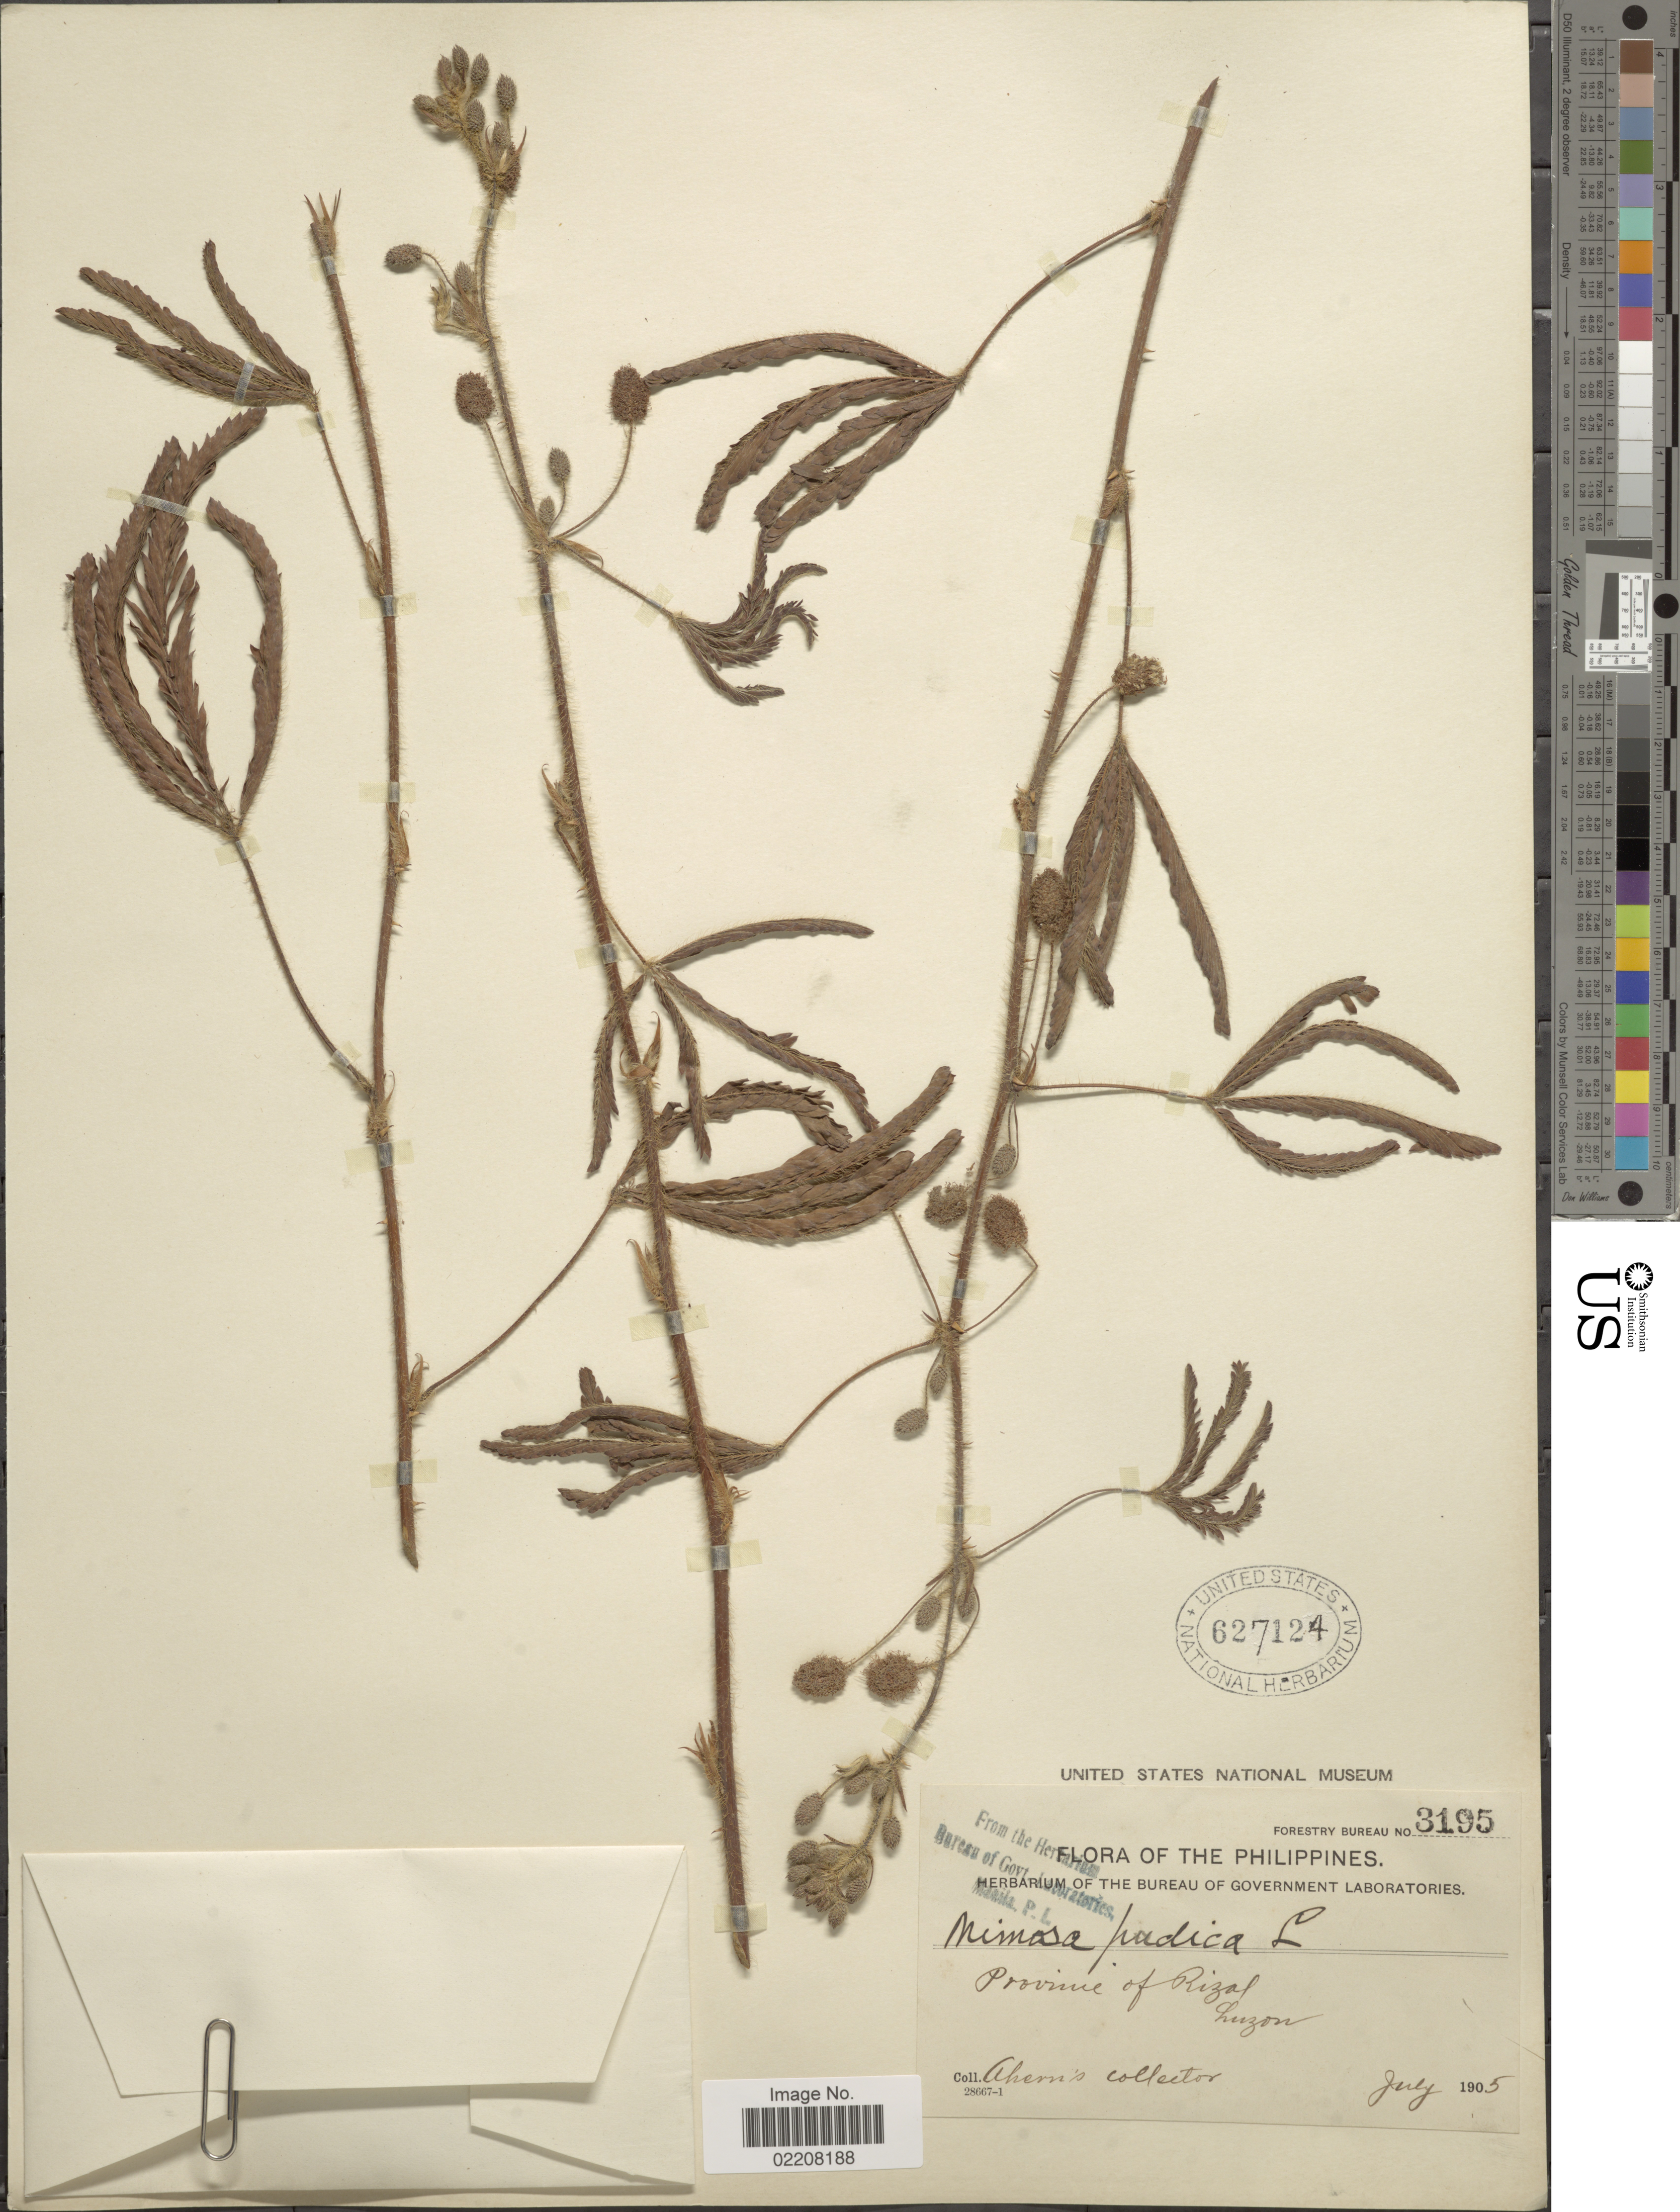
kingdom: Plantae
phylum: Tracheophyta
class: Magnoliopsida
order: Fabales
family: Fabaceae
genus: Mimosa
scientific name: Mimosa sp.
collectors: Ahern's collector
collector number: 3195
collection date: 1905-07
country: Philippines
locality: Province of Rizal. Luzon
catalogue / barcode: US 627124